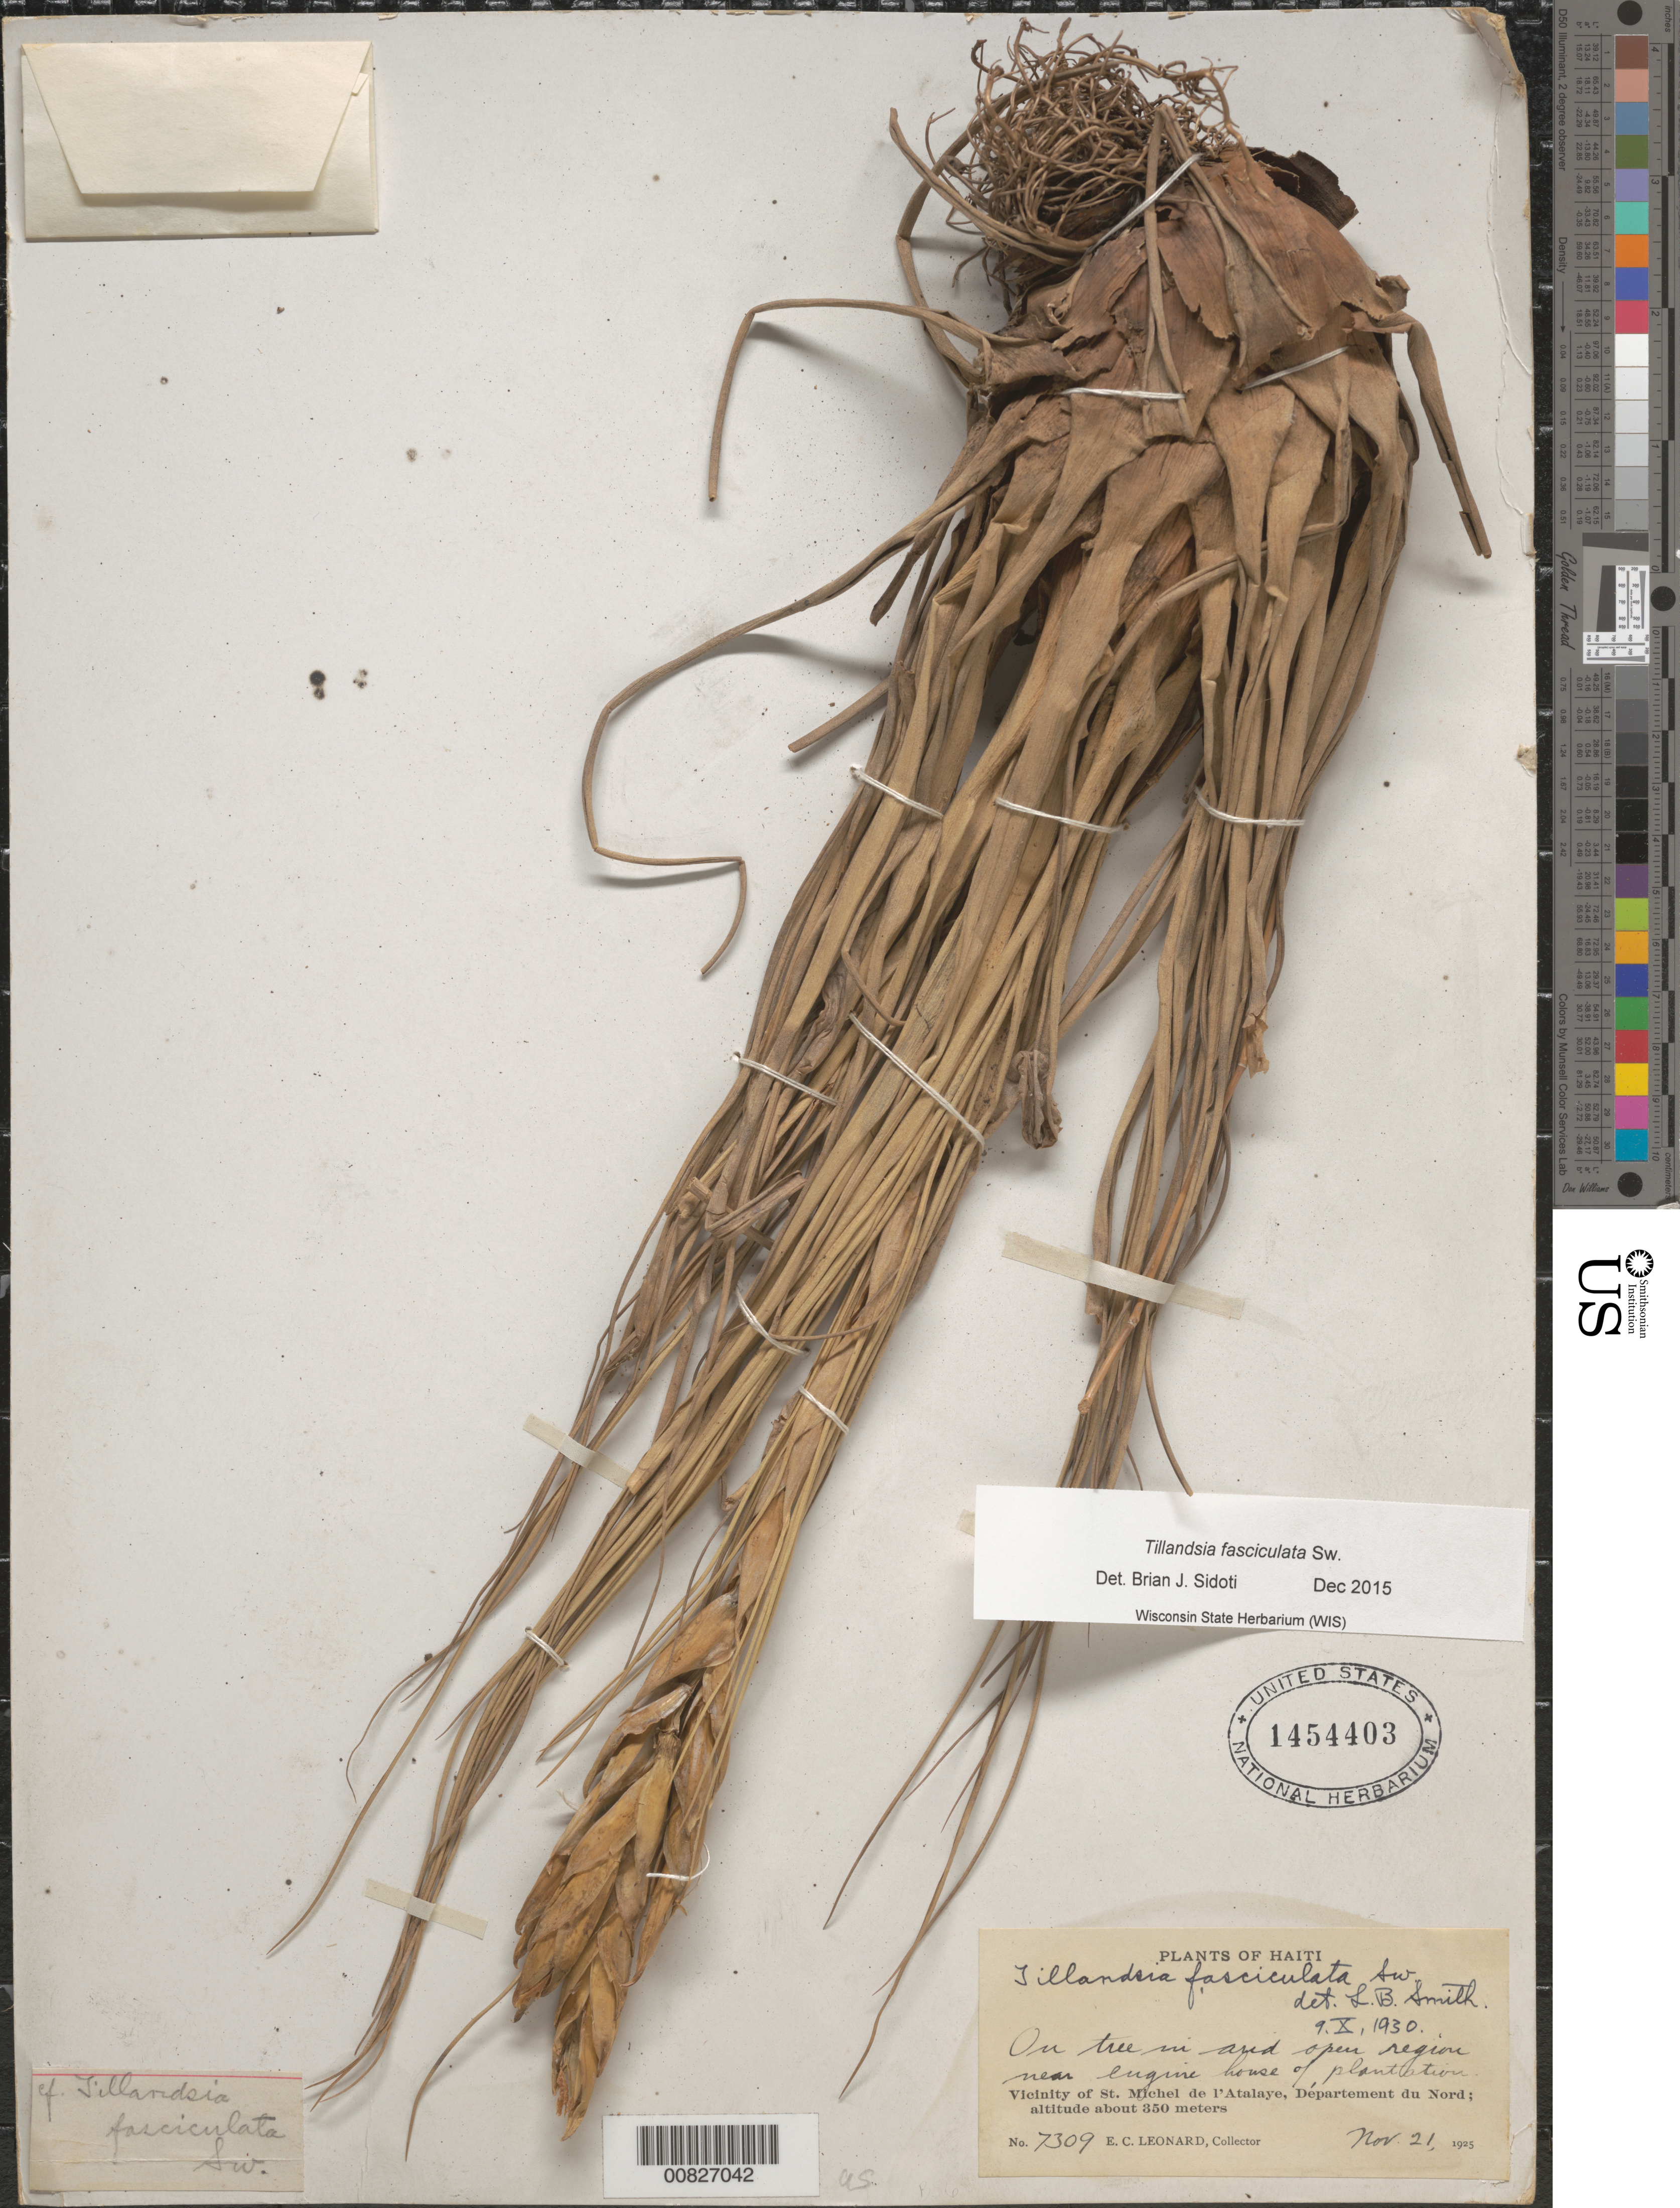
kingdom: Plantae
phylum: Tracheophyta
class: Liliopsida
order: Poales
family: Bromeliaceae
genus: Tillandsia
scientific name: Tillandsia fasciculata var. densispica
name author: Mez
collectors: E. C. Leonard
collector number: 7309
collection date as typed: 21 Nov 1925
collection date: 1925-11-21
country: Haiti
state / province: Nord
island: Hispaniola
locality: Vicinity of St. Michel de l'Atalaye, Département du Nord. Arid open region near engine house of plantation.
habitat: On tree. Arid open region.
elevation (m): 350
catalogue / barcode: US 1454403